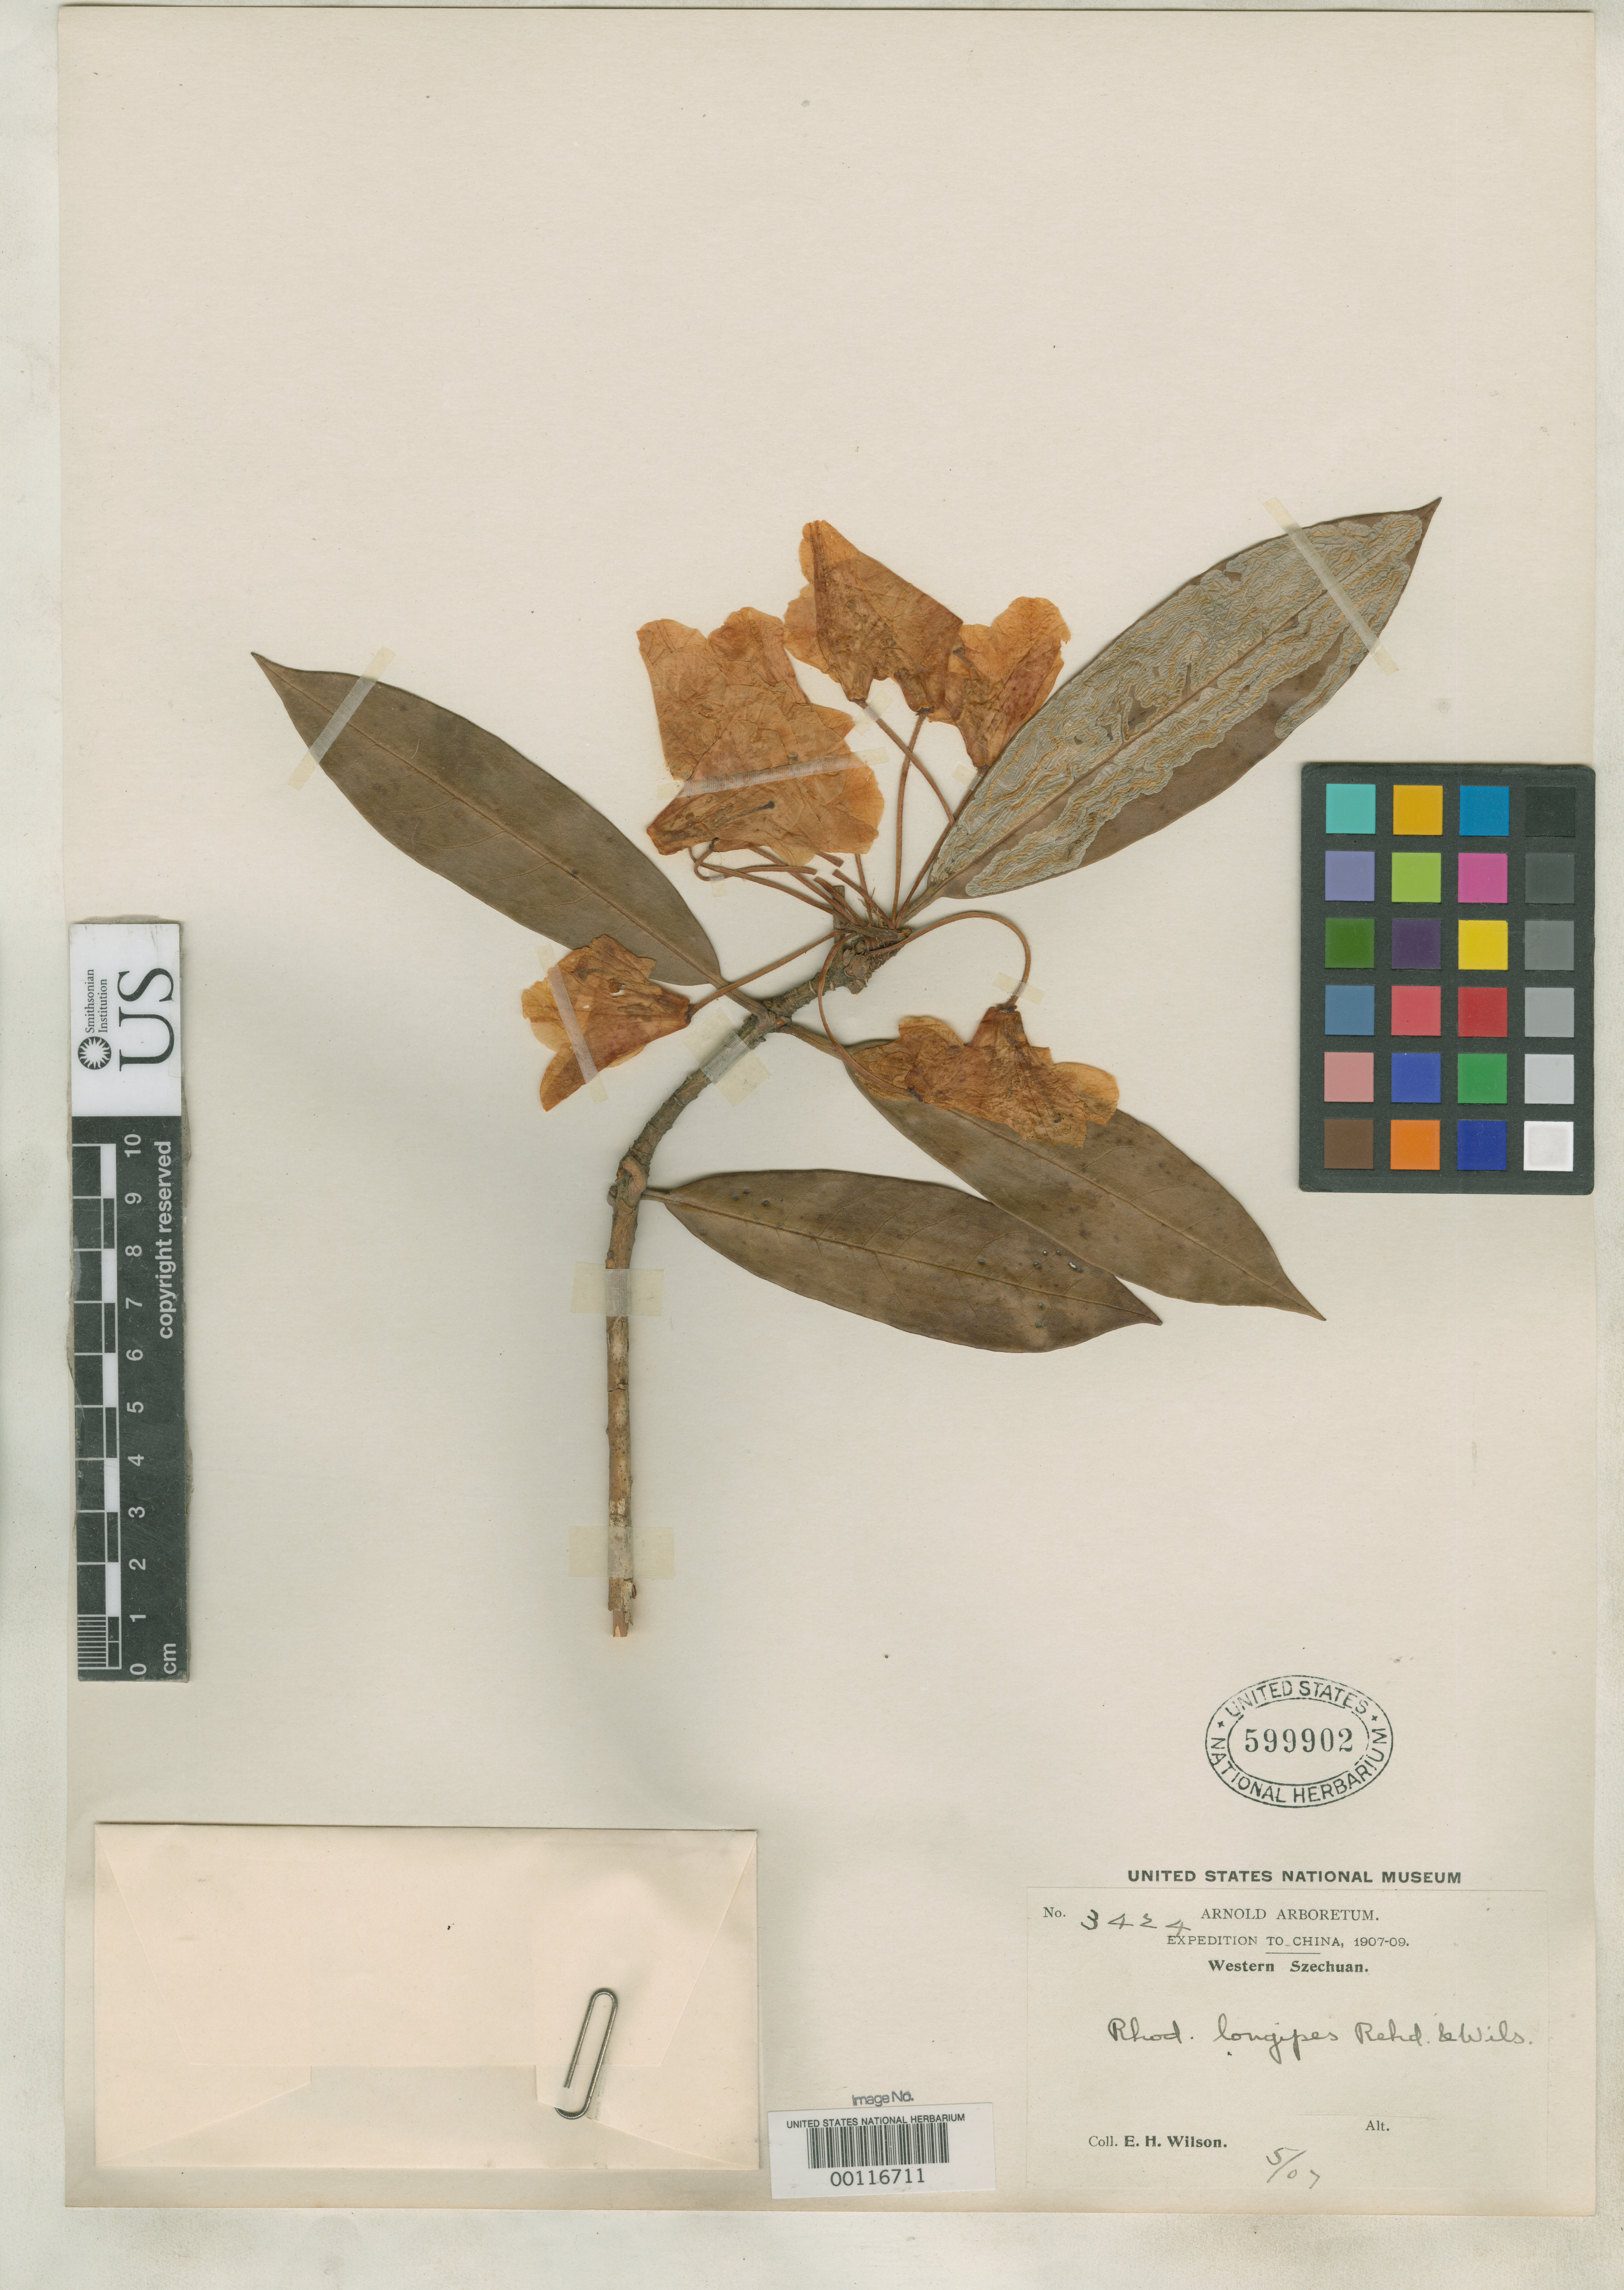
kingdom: Plantae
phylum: Tracheophyta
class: Magnoliopsida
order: Ericales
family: Ericaceae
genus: Rhododendron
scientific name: Rhododendron longipes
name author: Rehder & E.H. Wilson in Sarg.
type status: Isotype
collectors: E. H. Wilson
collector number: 3424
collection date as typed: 16 May 1907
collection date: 1907-05-16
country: China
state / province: Sichuan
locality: Ching-Chi Hsien, Ta-hsiang-ling.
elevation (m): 2000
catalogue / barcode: US 599902